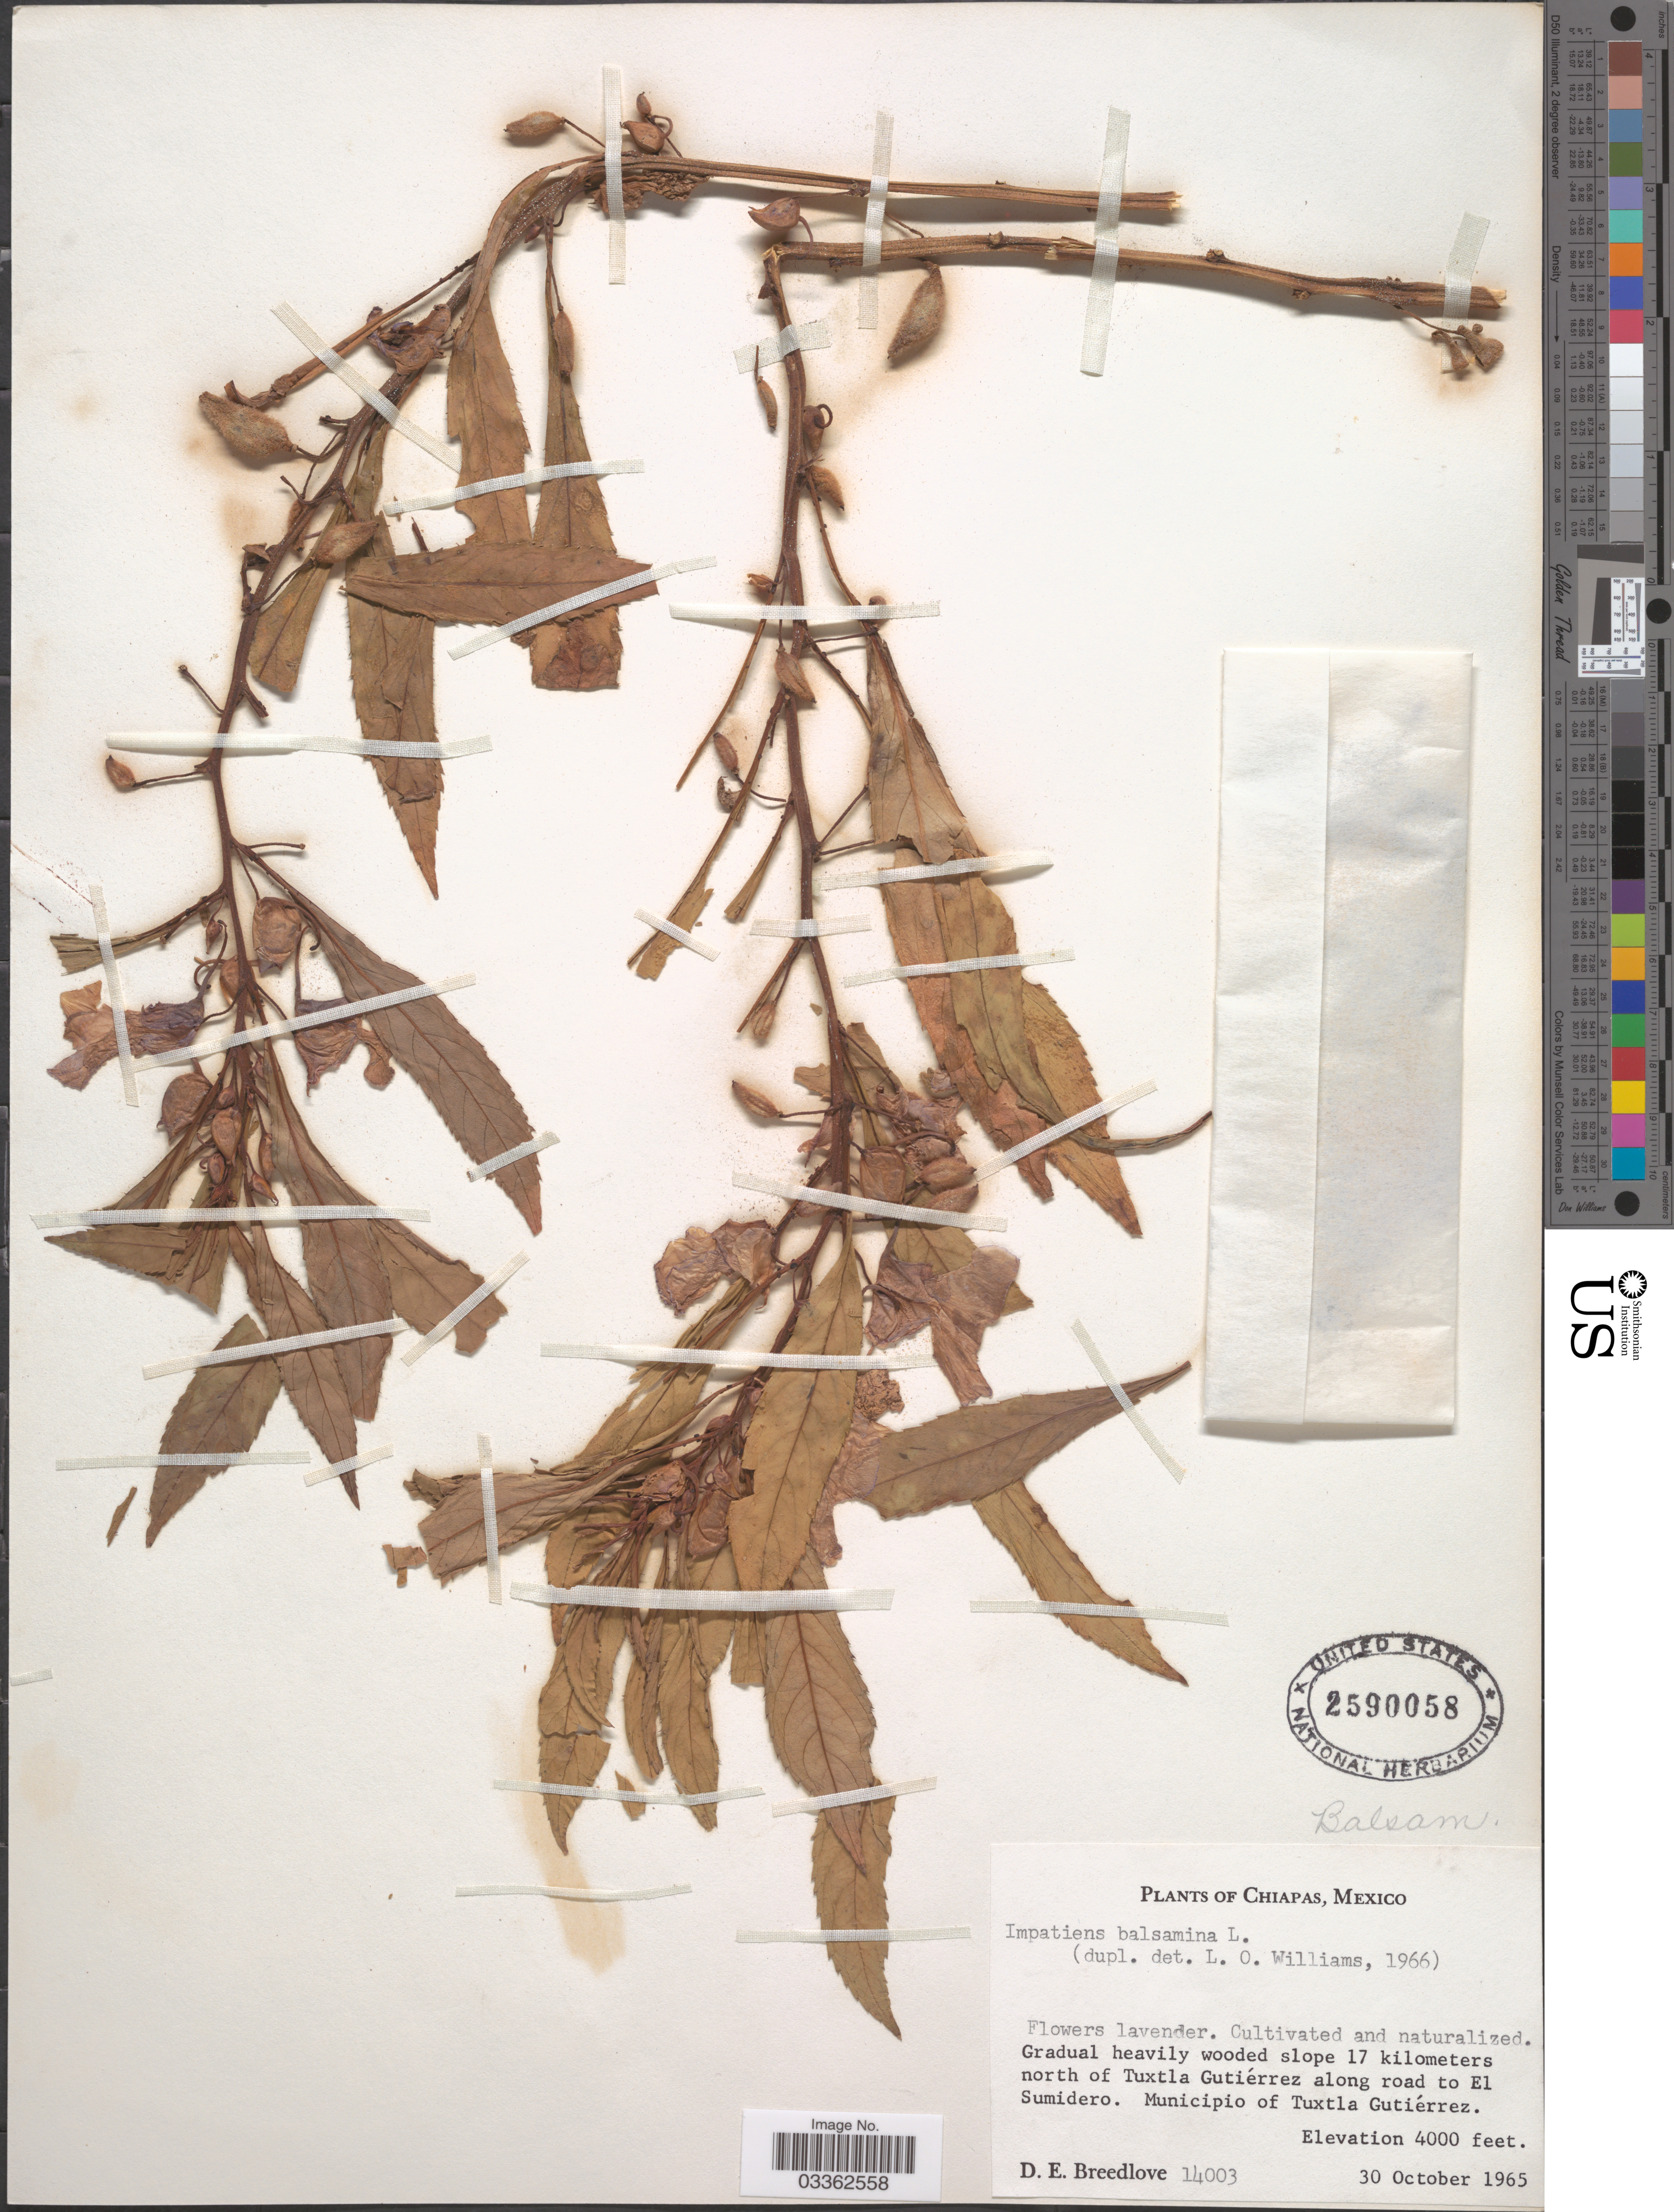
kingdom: Plantae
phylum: Tracheophyta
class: Magnoliopsida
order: Ericales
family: Balsaminaceae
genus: Impatiens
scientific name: Impatiens balsamina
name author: L.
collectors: D. E. Breedlove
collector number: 14003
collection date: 1965-10-30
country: Mexico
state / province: Chiapas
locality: Gradual heavily wooded slope 17 kilometers north of Tuxtla Gutiérrez along road to El Sumidero. Municipio of Tuxtla Gutiérrez.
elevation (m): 1219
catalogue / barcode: US 2590058